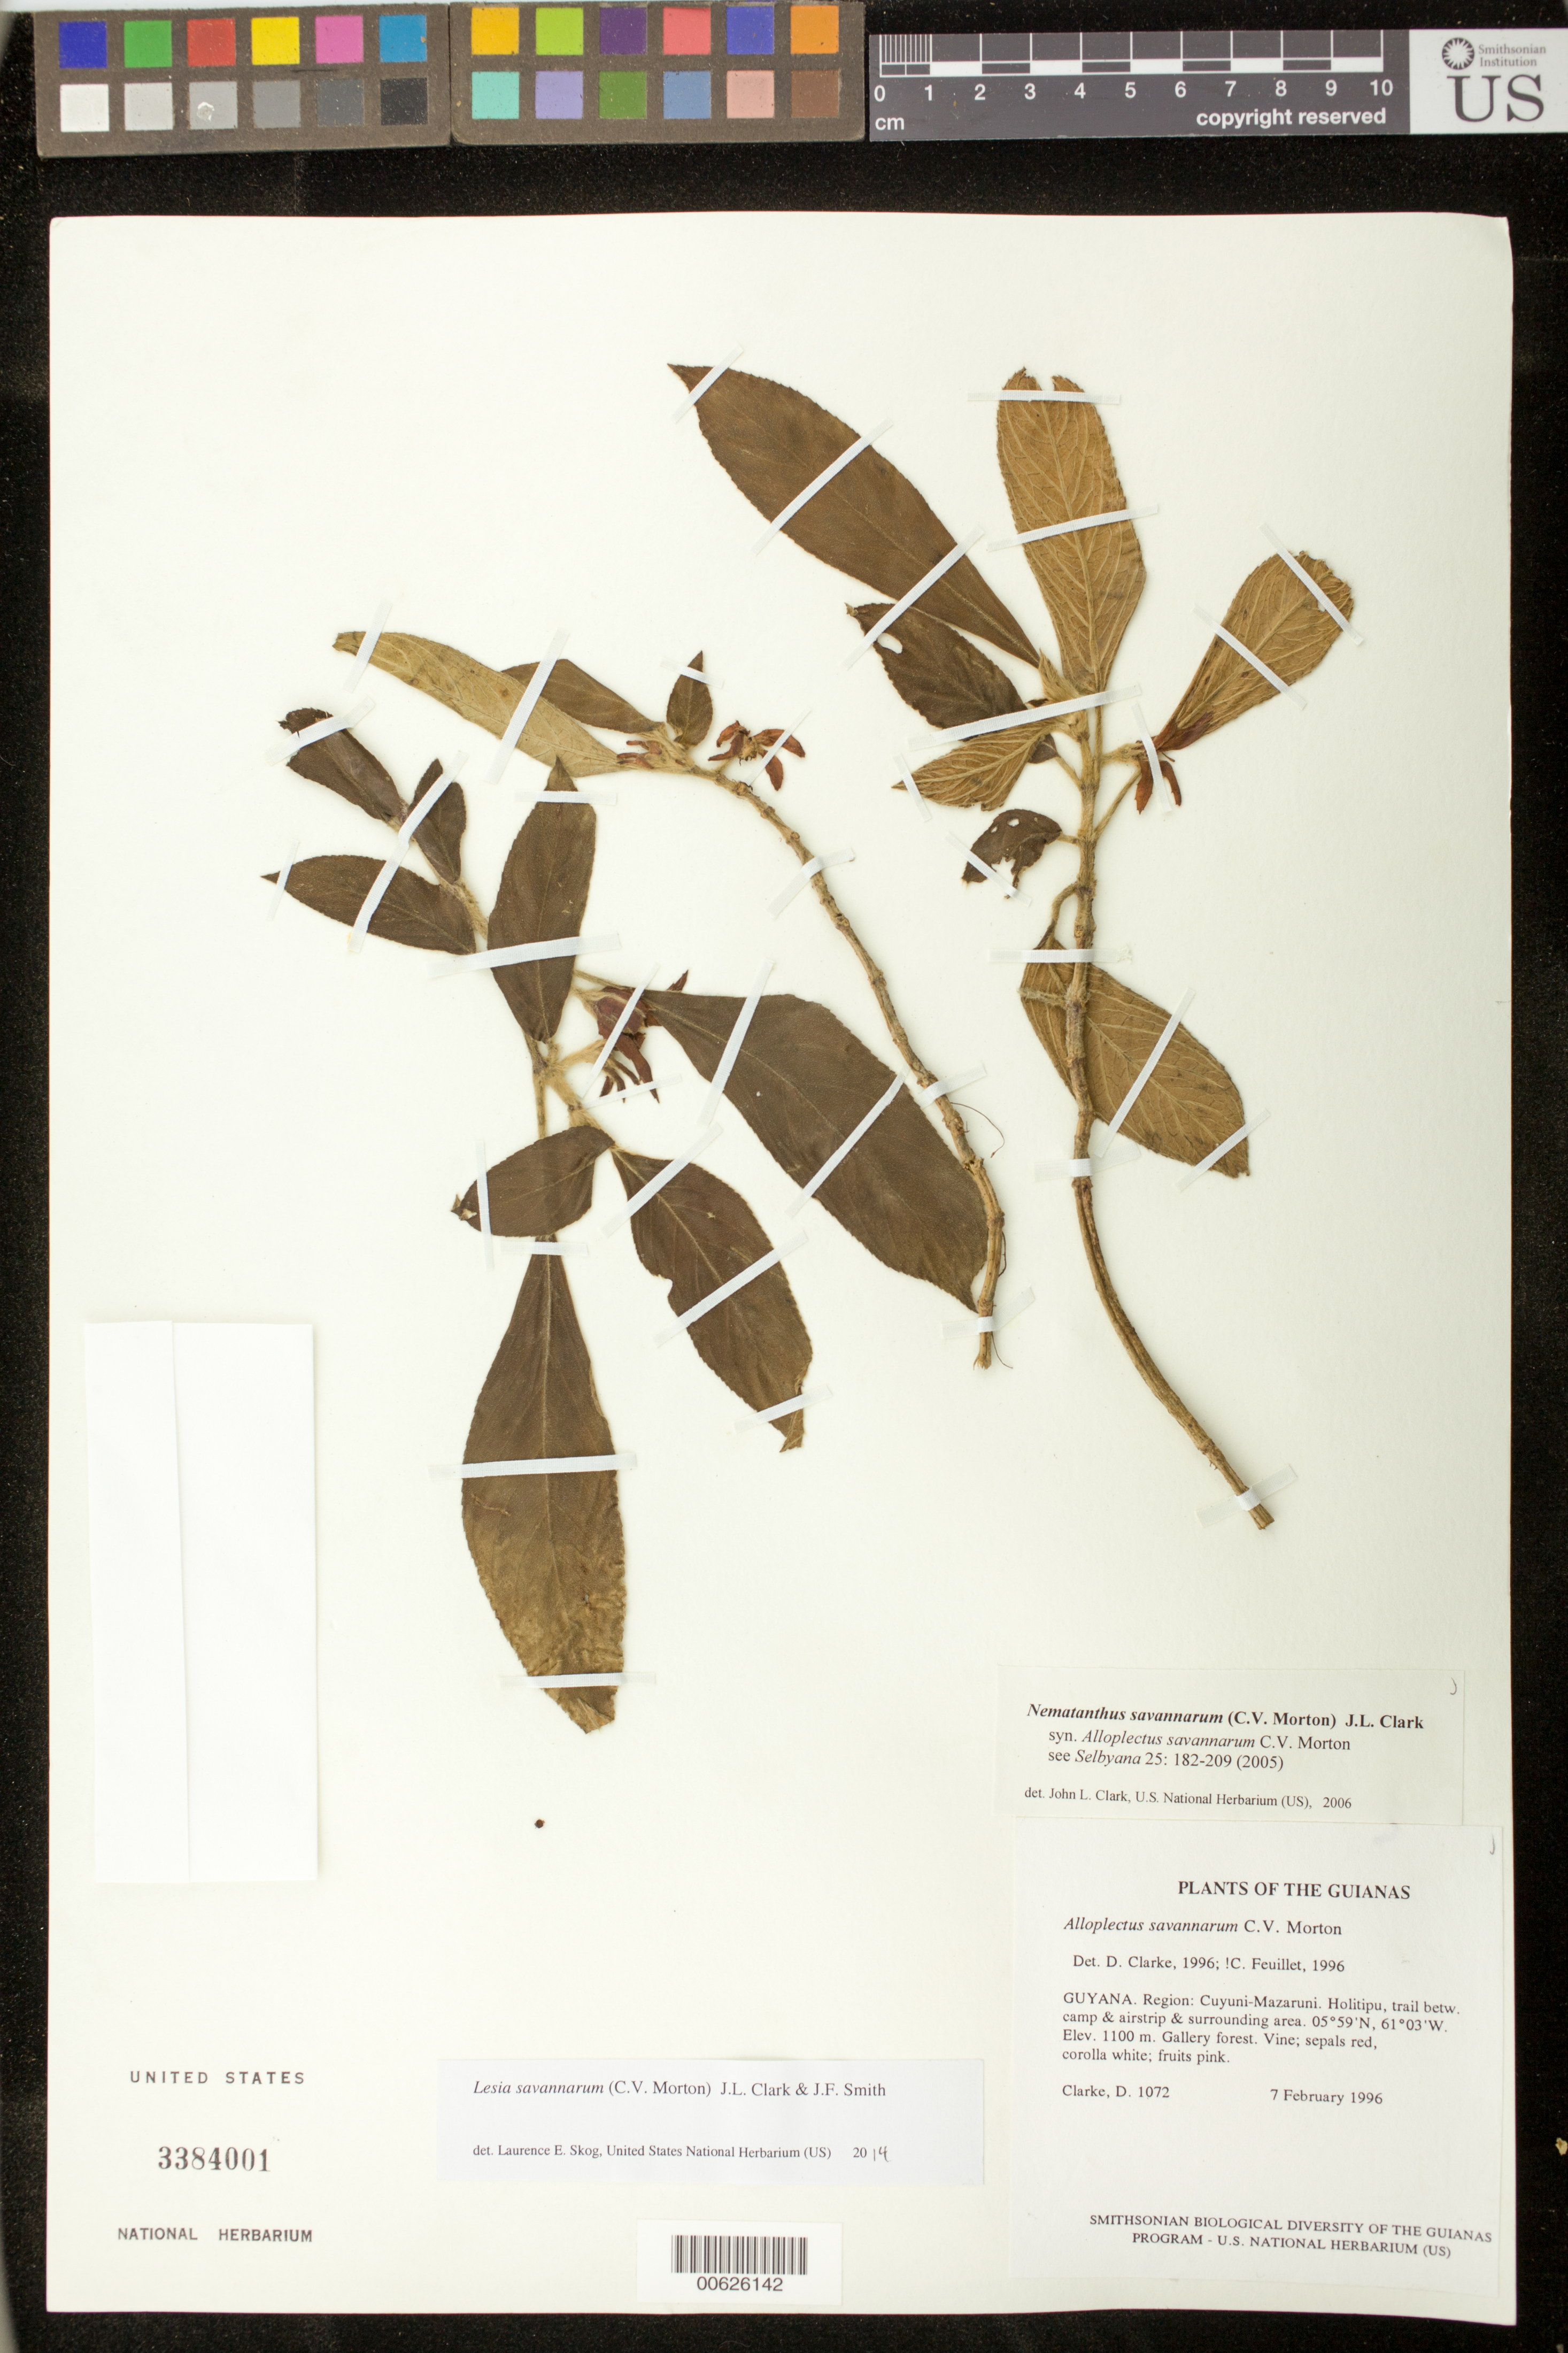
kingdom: Plantae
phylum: Tracheophyta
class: Magnoliopsida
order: Lamiales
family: Gesneriaceae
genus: Lesia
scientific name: Lesia savannarum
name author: (C.V. Morton) J.L. Clark & J.F. Sm.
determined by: Skog, Laurence E.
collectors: H. D. Clarke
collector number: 1072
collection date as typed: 07 Feb 1996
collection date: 1996-02-07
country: Guyana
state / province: Cuyuni-Mazaruni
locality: Holitipu, trail between camp & airstrip & surrounding area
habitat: Gallery forest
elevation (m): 1100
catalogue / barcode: US 3384001